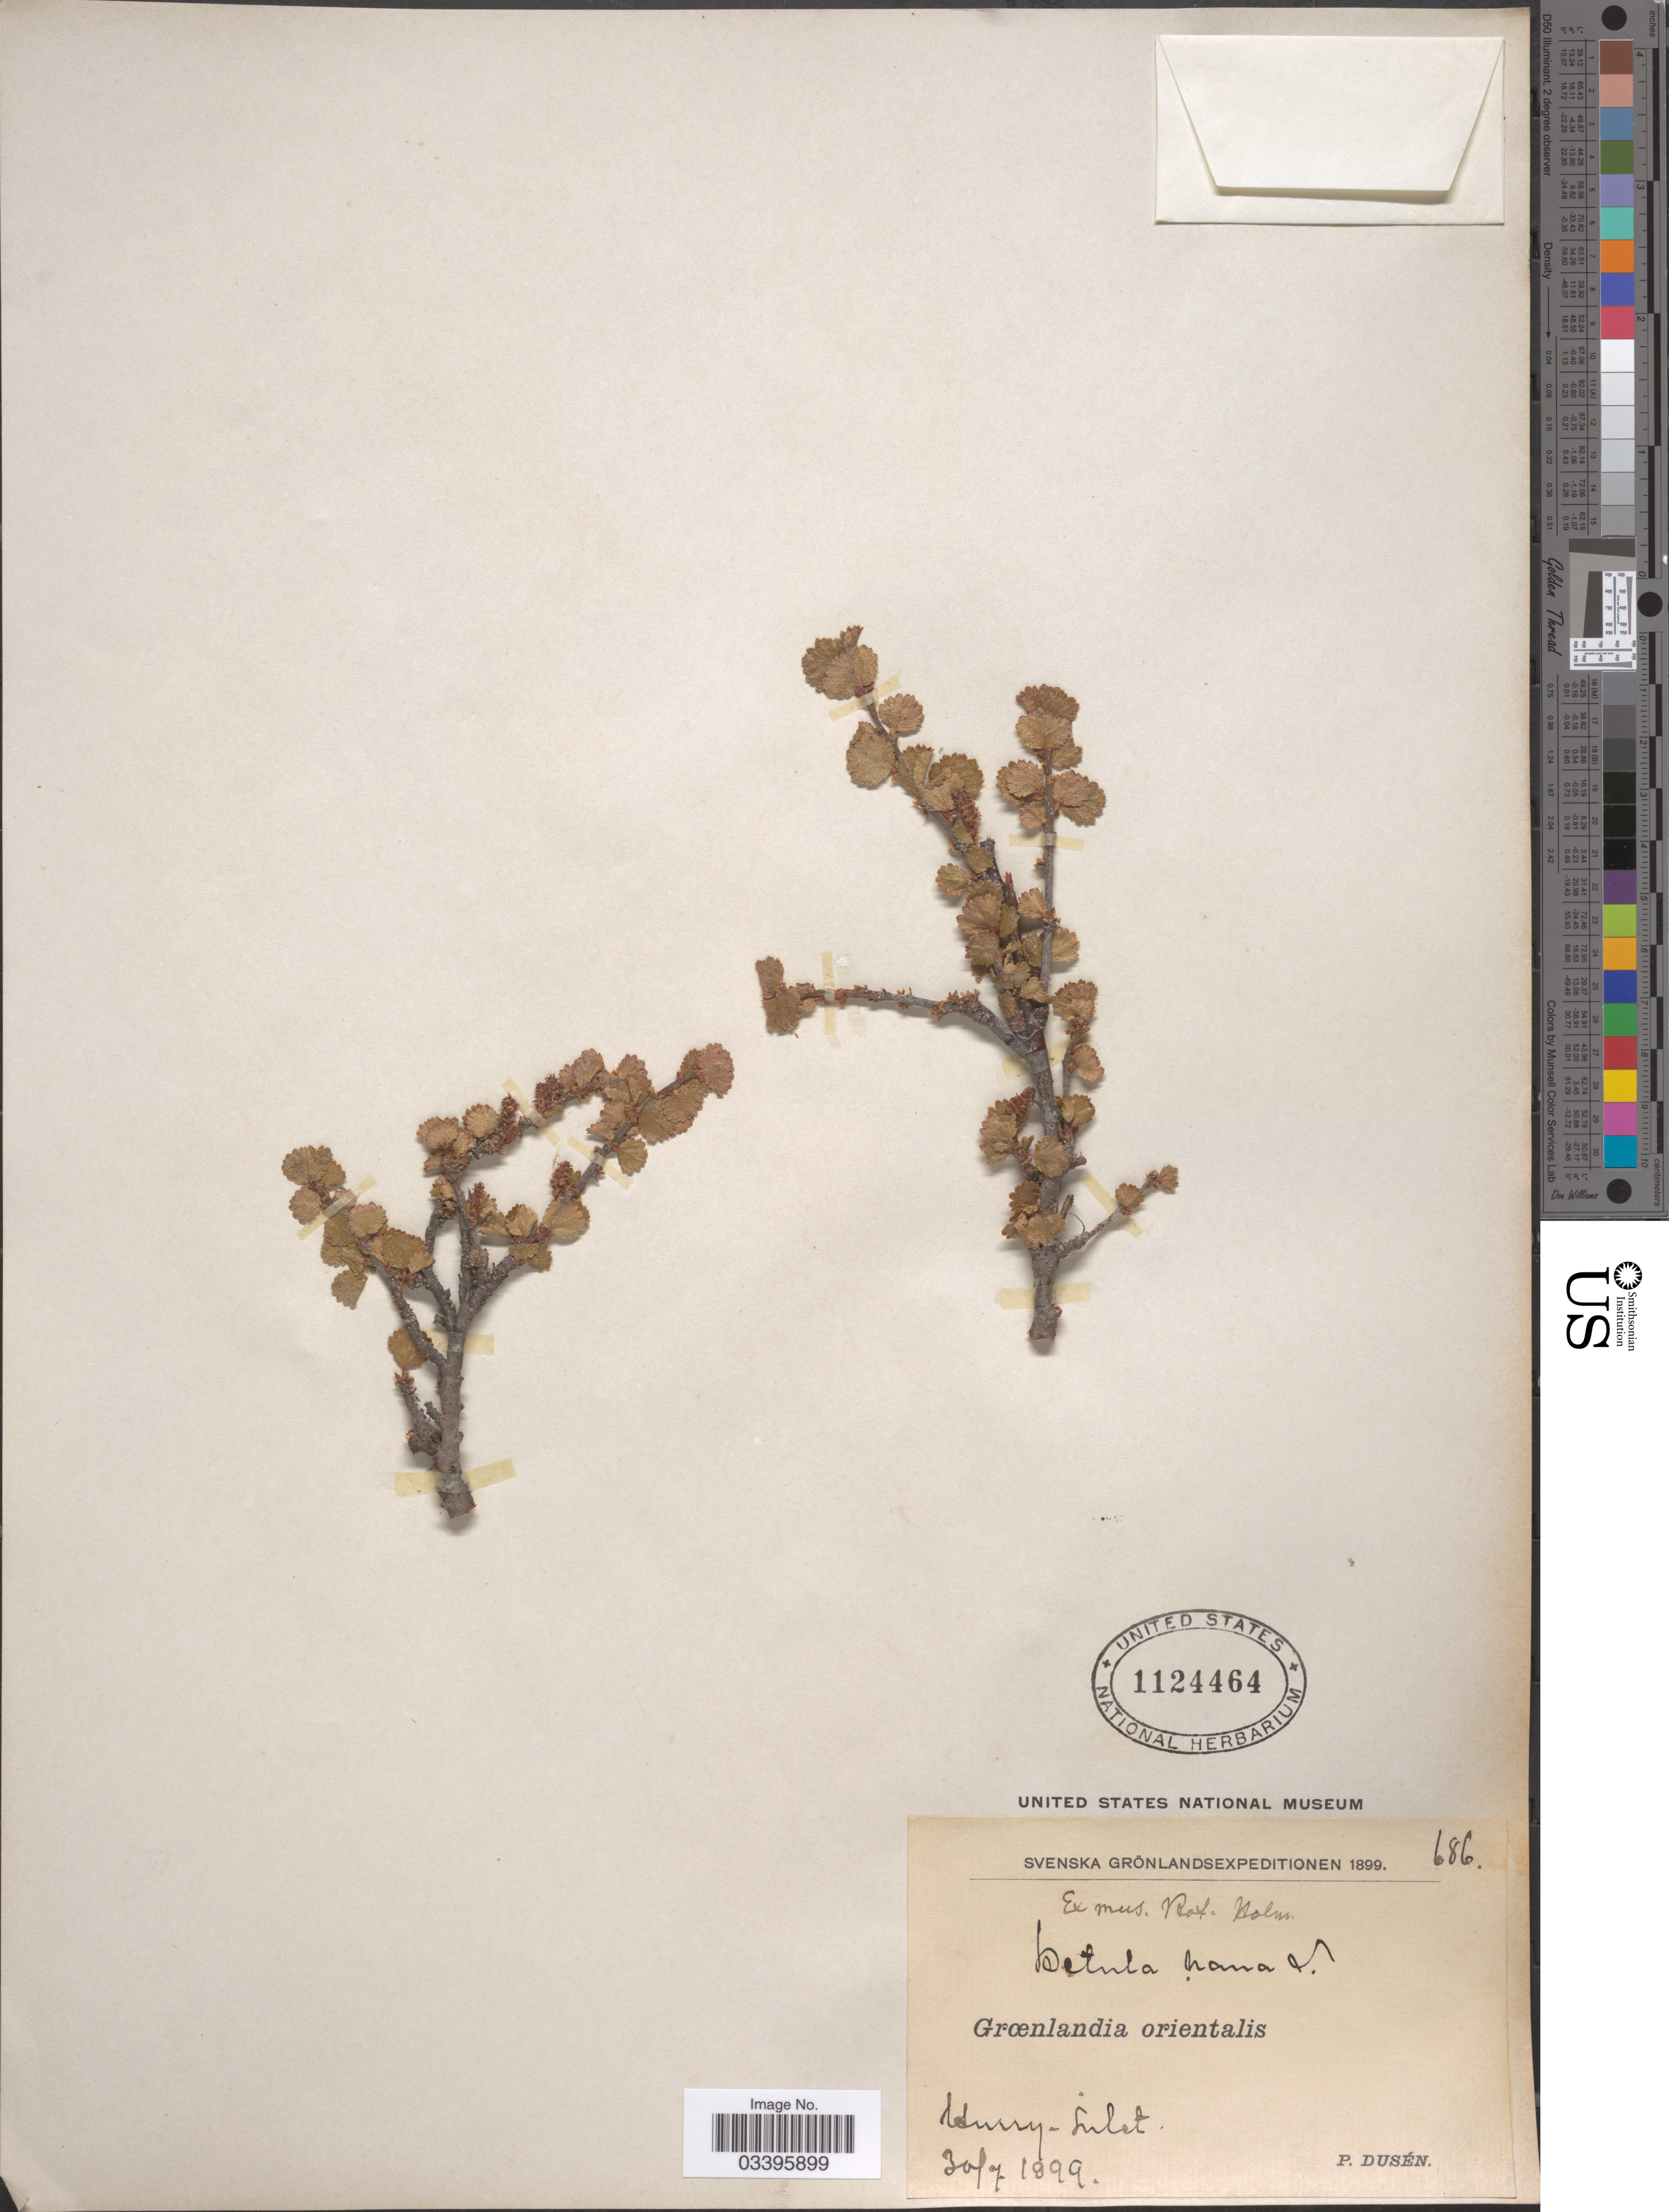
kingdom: Plantae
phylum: Tracheophyta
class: Magnoliopsida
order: Fagales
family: Betulaceae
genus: Betula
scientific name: Betula nana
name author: L.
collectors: P. Dusén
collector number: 686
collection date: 1899-07-03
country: Greenland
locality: Grœnlandia orientalis. Hurry Inlet.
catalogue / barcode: US 1124464